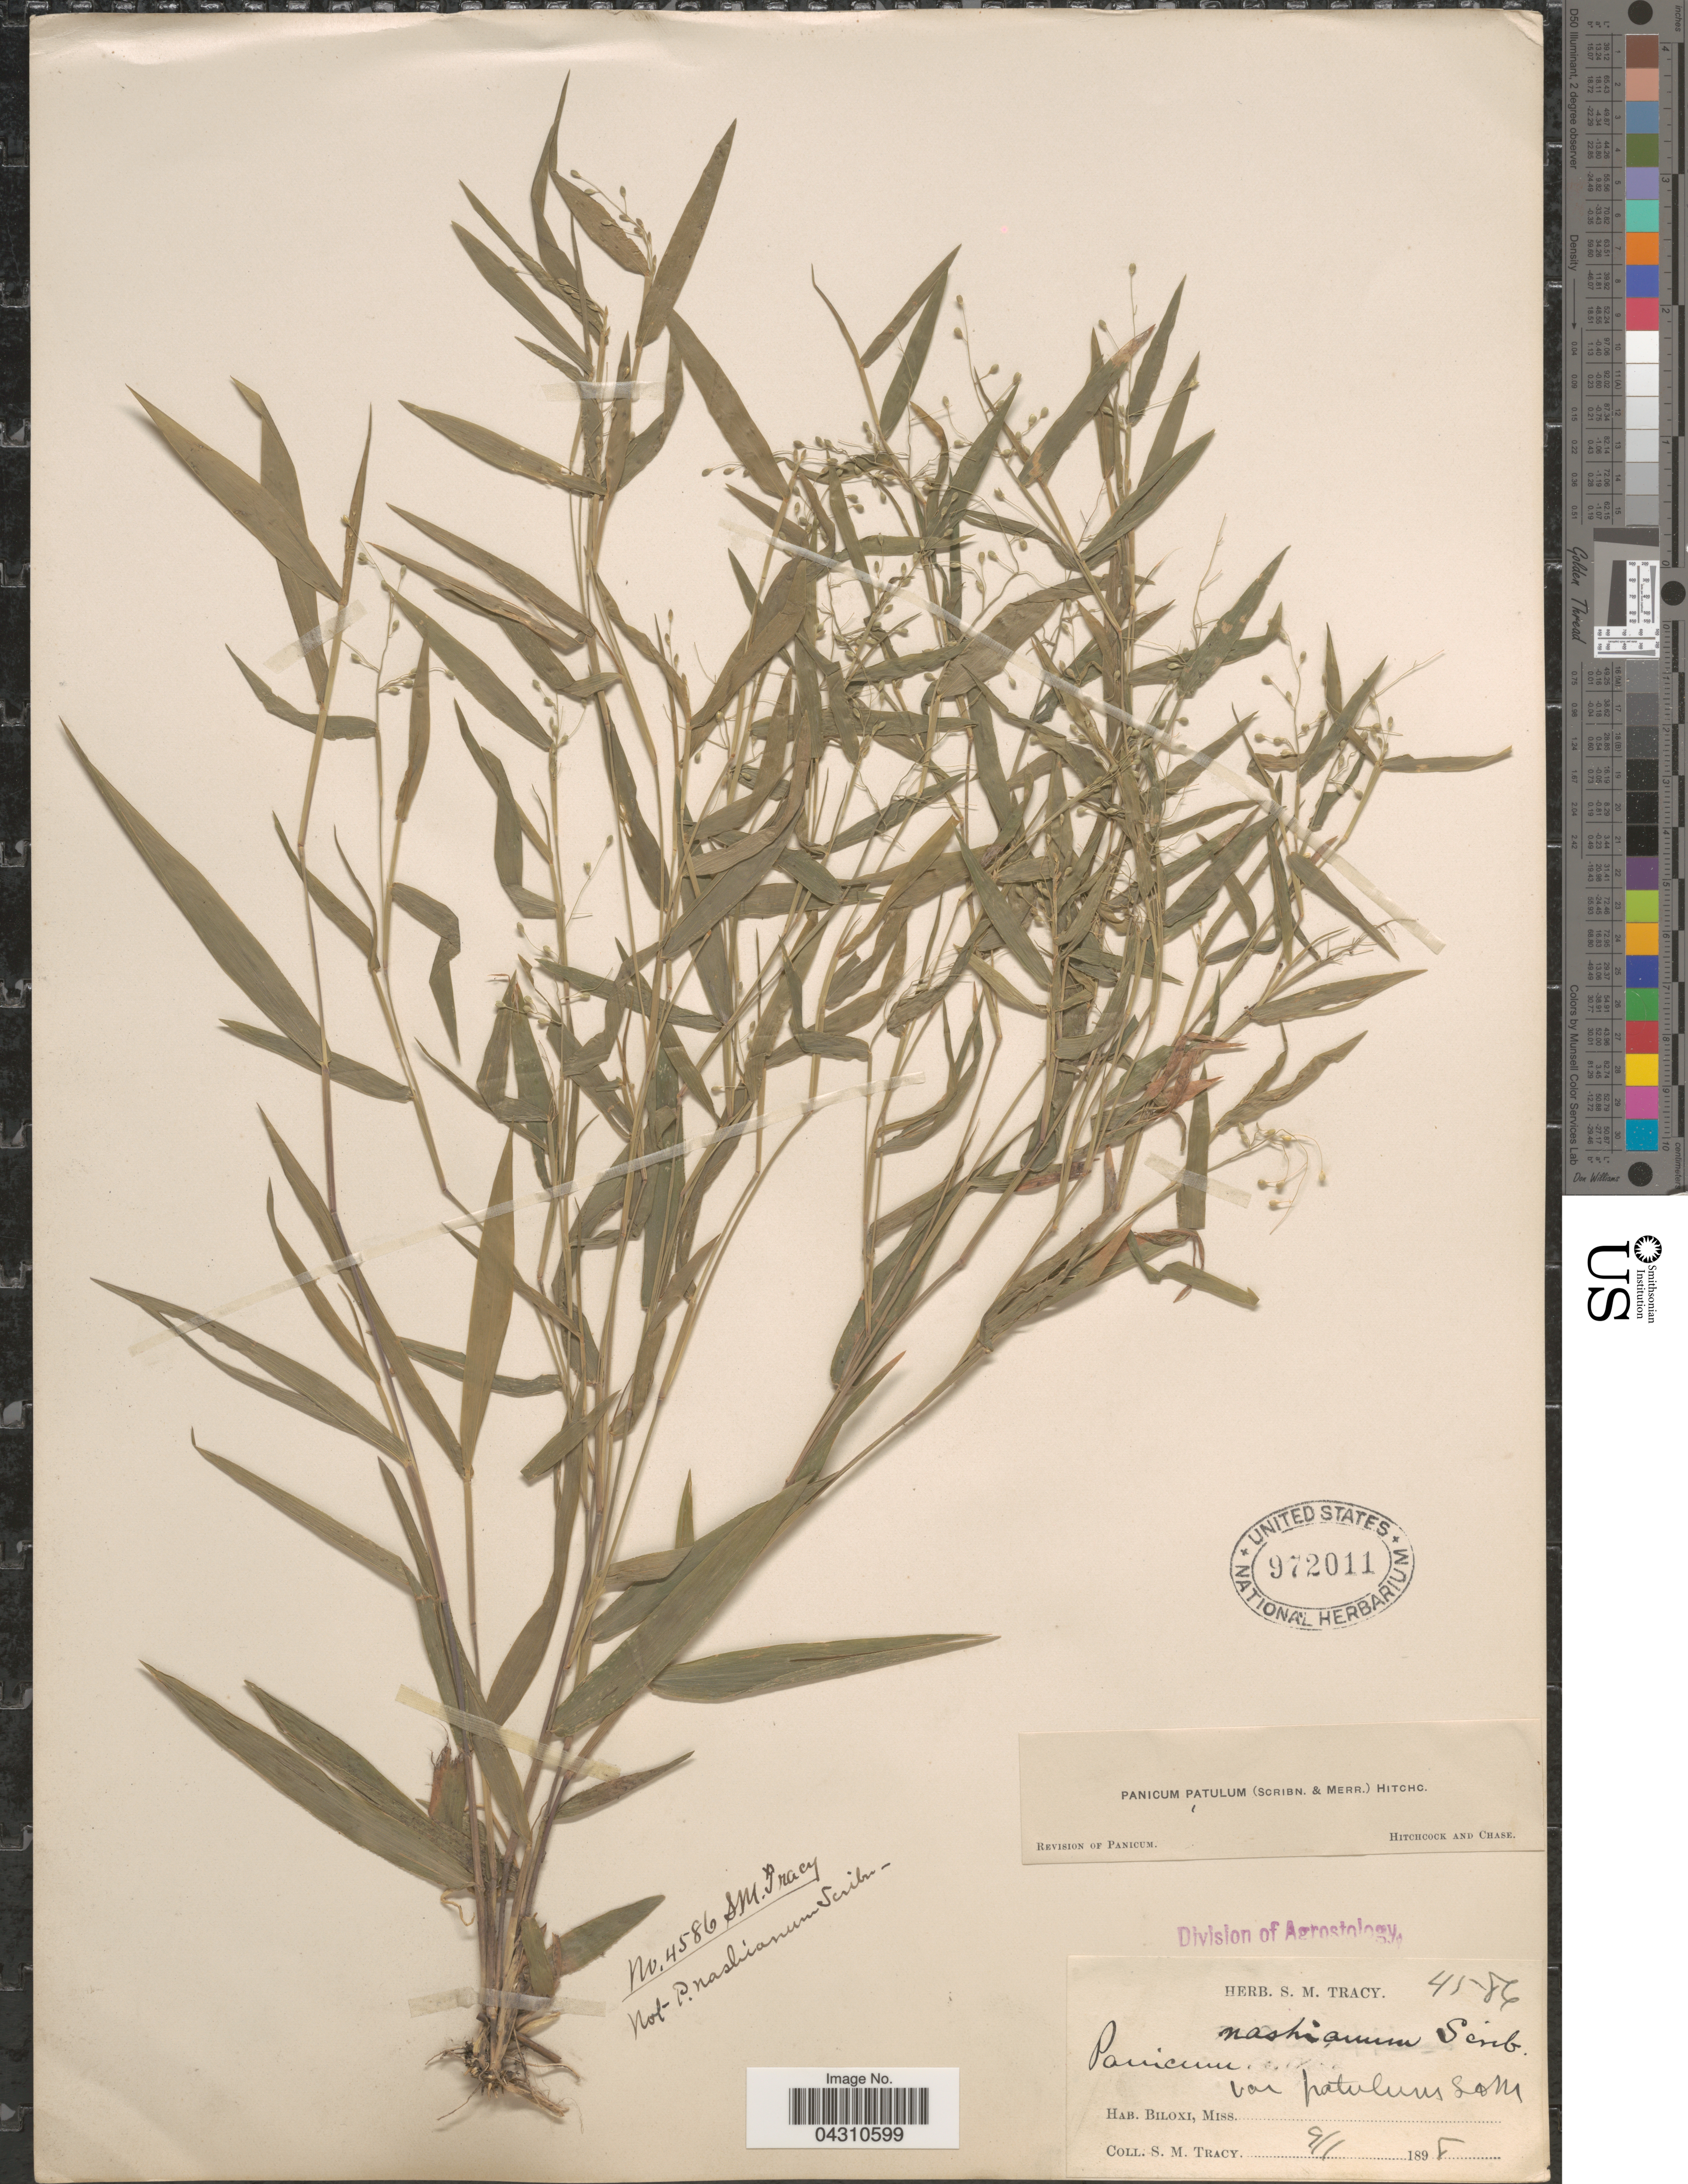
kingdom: Plantae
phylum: Tracheophyta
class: Liliopsida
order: Poales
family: Poaceae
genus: Dichanthelium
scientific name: Dichanthelium portoricense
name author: (Desv. ex Ham.) B.F. Hansen & Wunderlin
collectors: S. M. Tracy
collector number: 4586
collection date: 1898-09-01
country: United States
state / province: Mississippi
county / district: Harrison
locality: Biloxi.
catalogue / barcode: US 972011